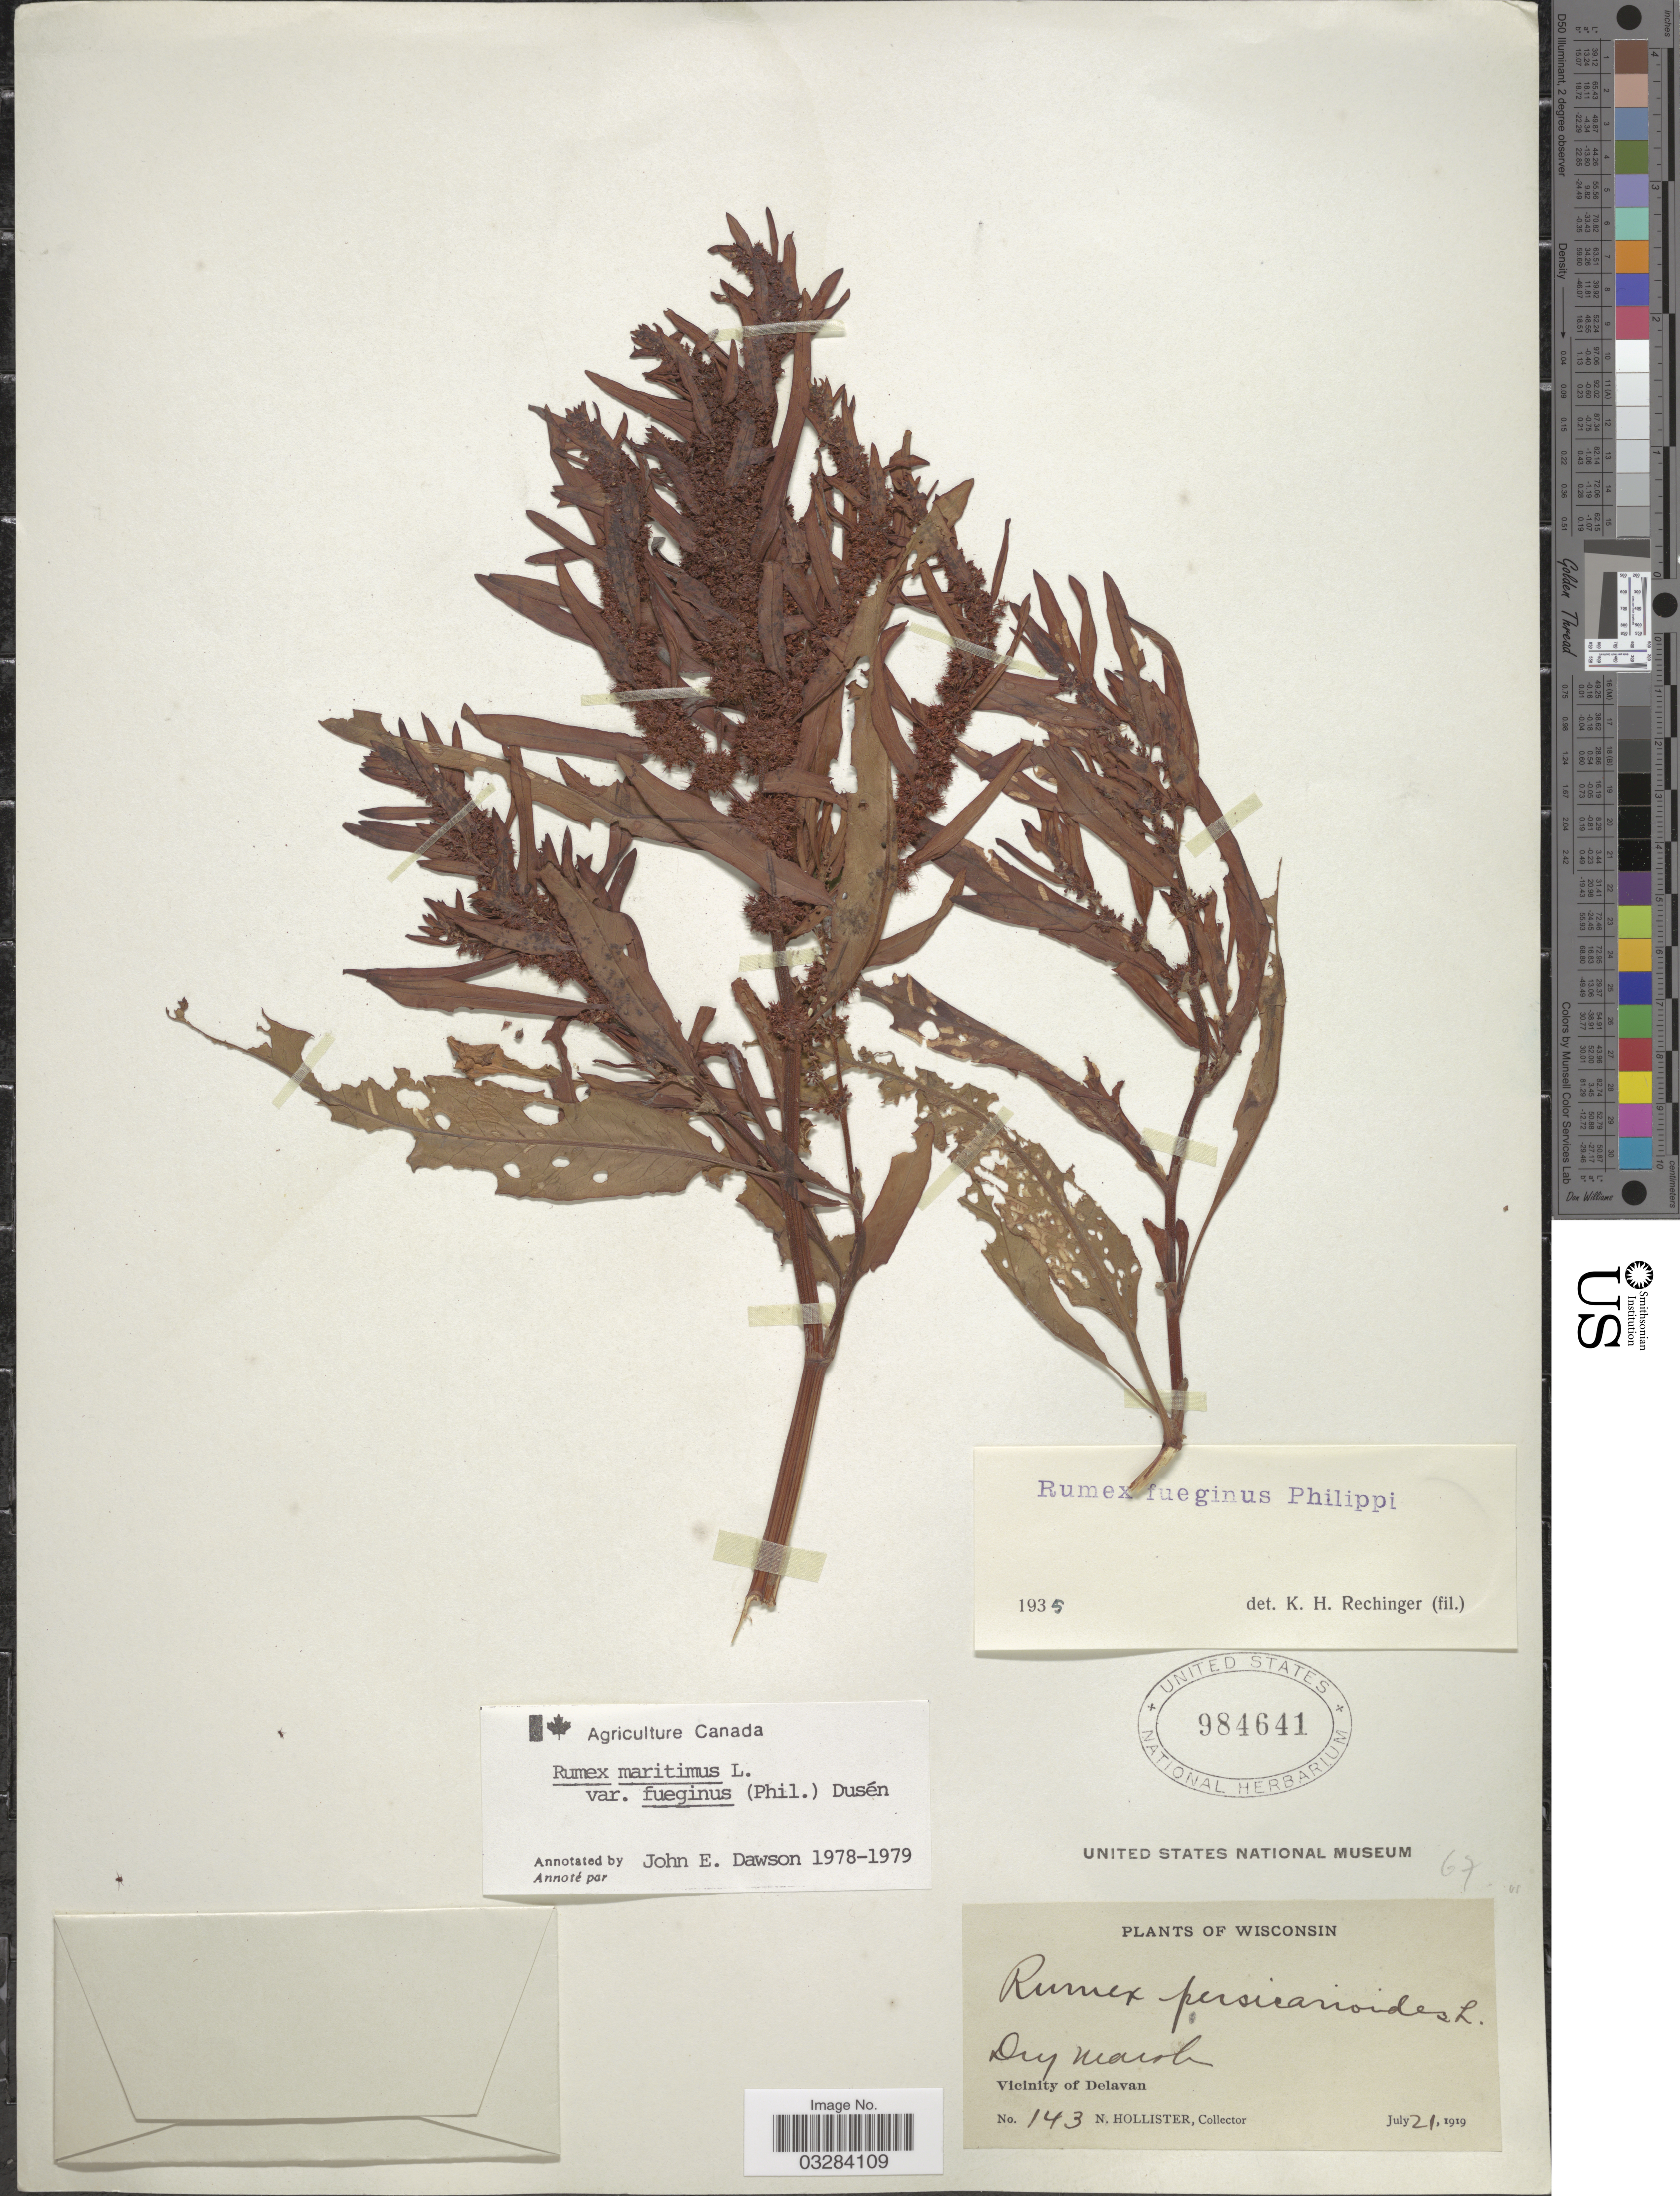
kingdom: Plantae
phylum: Tracheophyta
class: Magnoliopsida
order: Caryophyllales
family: Polygonaceae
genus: Rumex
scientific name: Rumex maritimus var. fueginus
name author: (Phil.) Dusén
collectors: N. Hollister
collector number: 143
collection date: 1919-07-21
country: United States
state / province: Wisconsin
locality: Vicinity of Delavan.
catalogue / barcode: US 98641